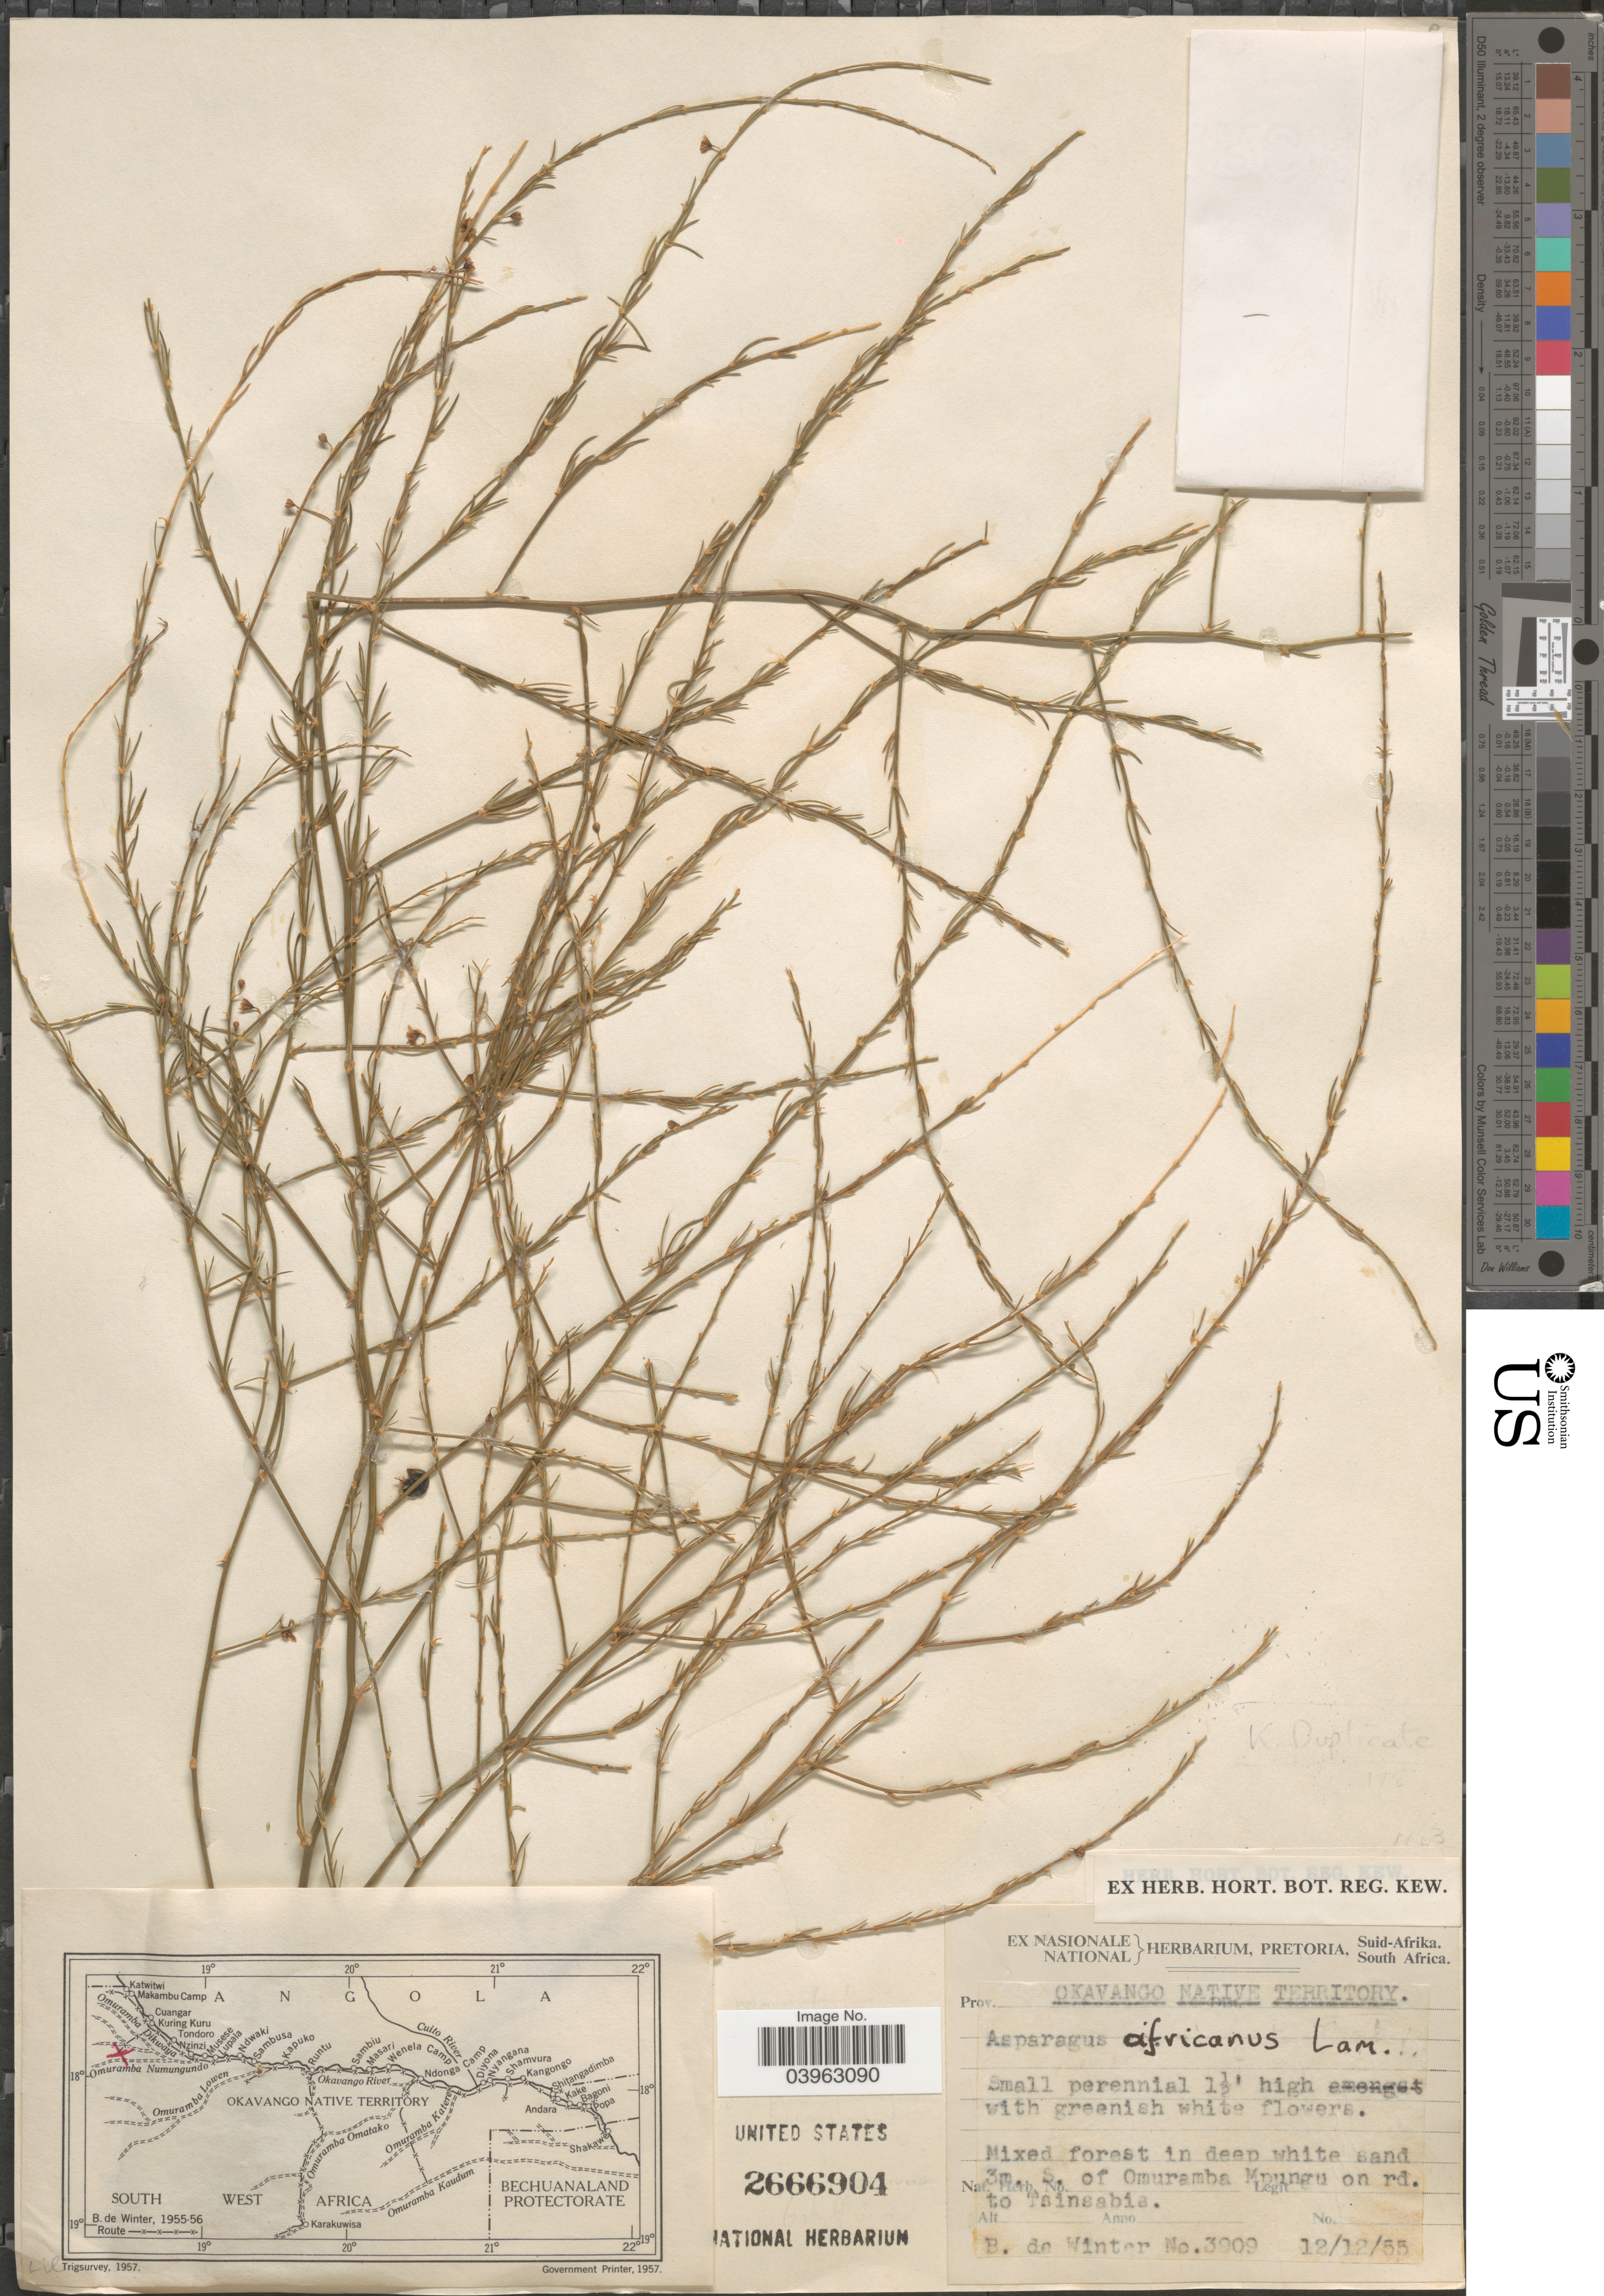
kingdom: Plantae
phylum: Tracheophyta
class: Liliopsida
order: Asparagales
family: Asparagaceae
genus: Asparagus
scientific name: Asparagus africanus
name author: Lam.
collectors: B. de Winter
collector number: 3909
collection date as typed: Transcribed d/m/y: 12/12/55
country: Namibia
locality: Okavango Native Territory. 3m. S. of Omuramba Mpungu on rd. to Tsinsabis.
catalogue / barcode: US 2666904